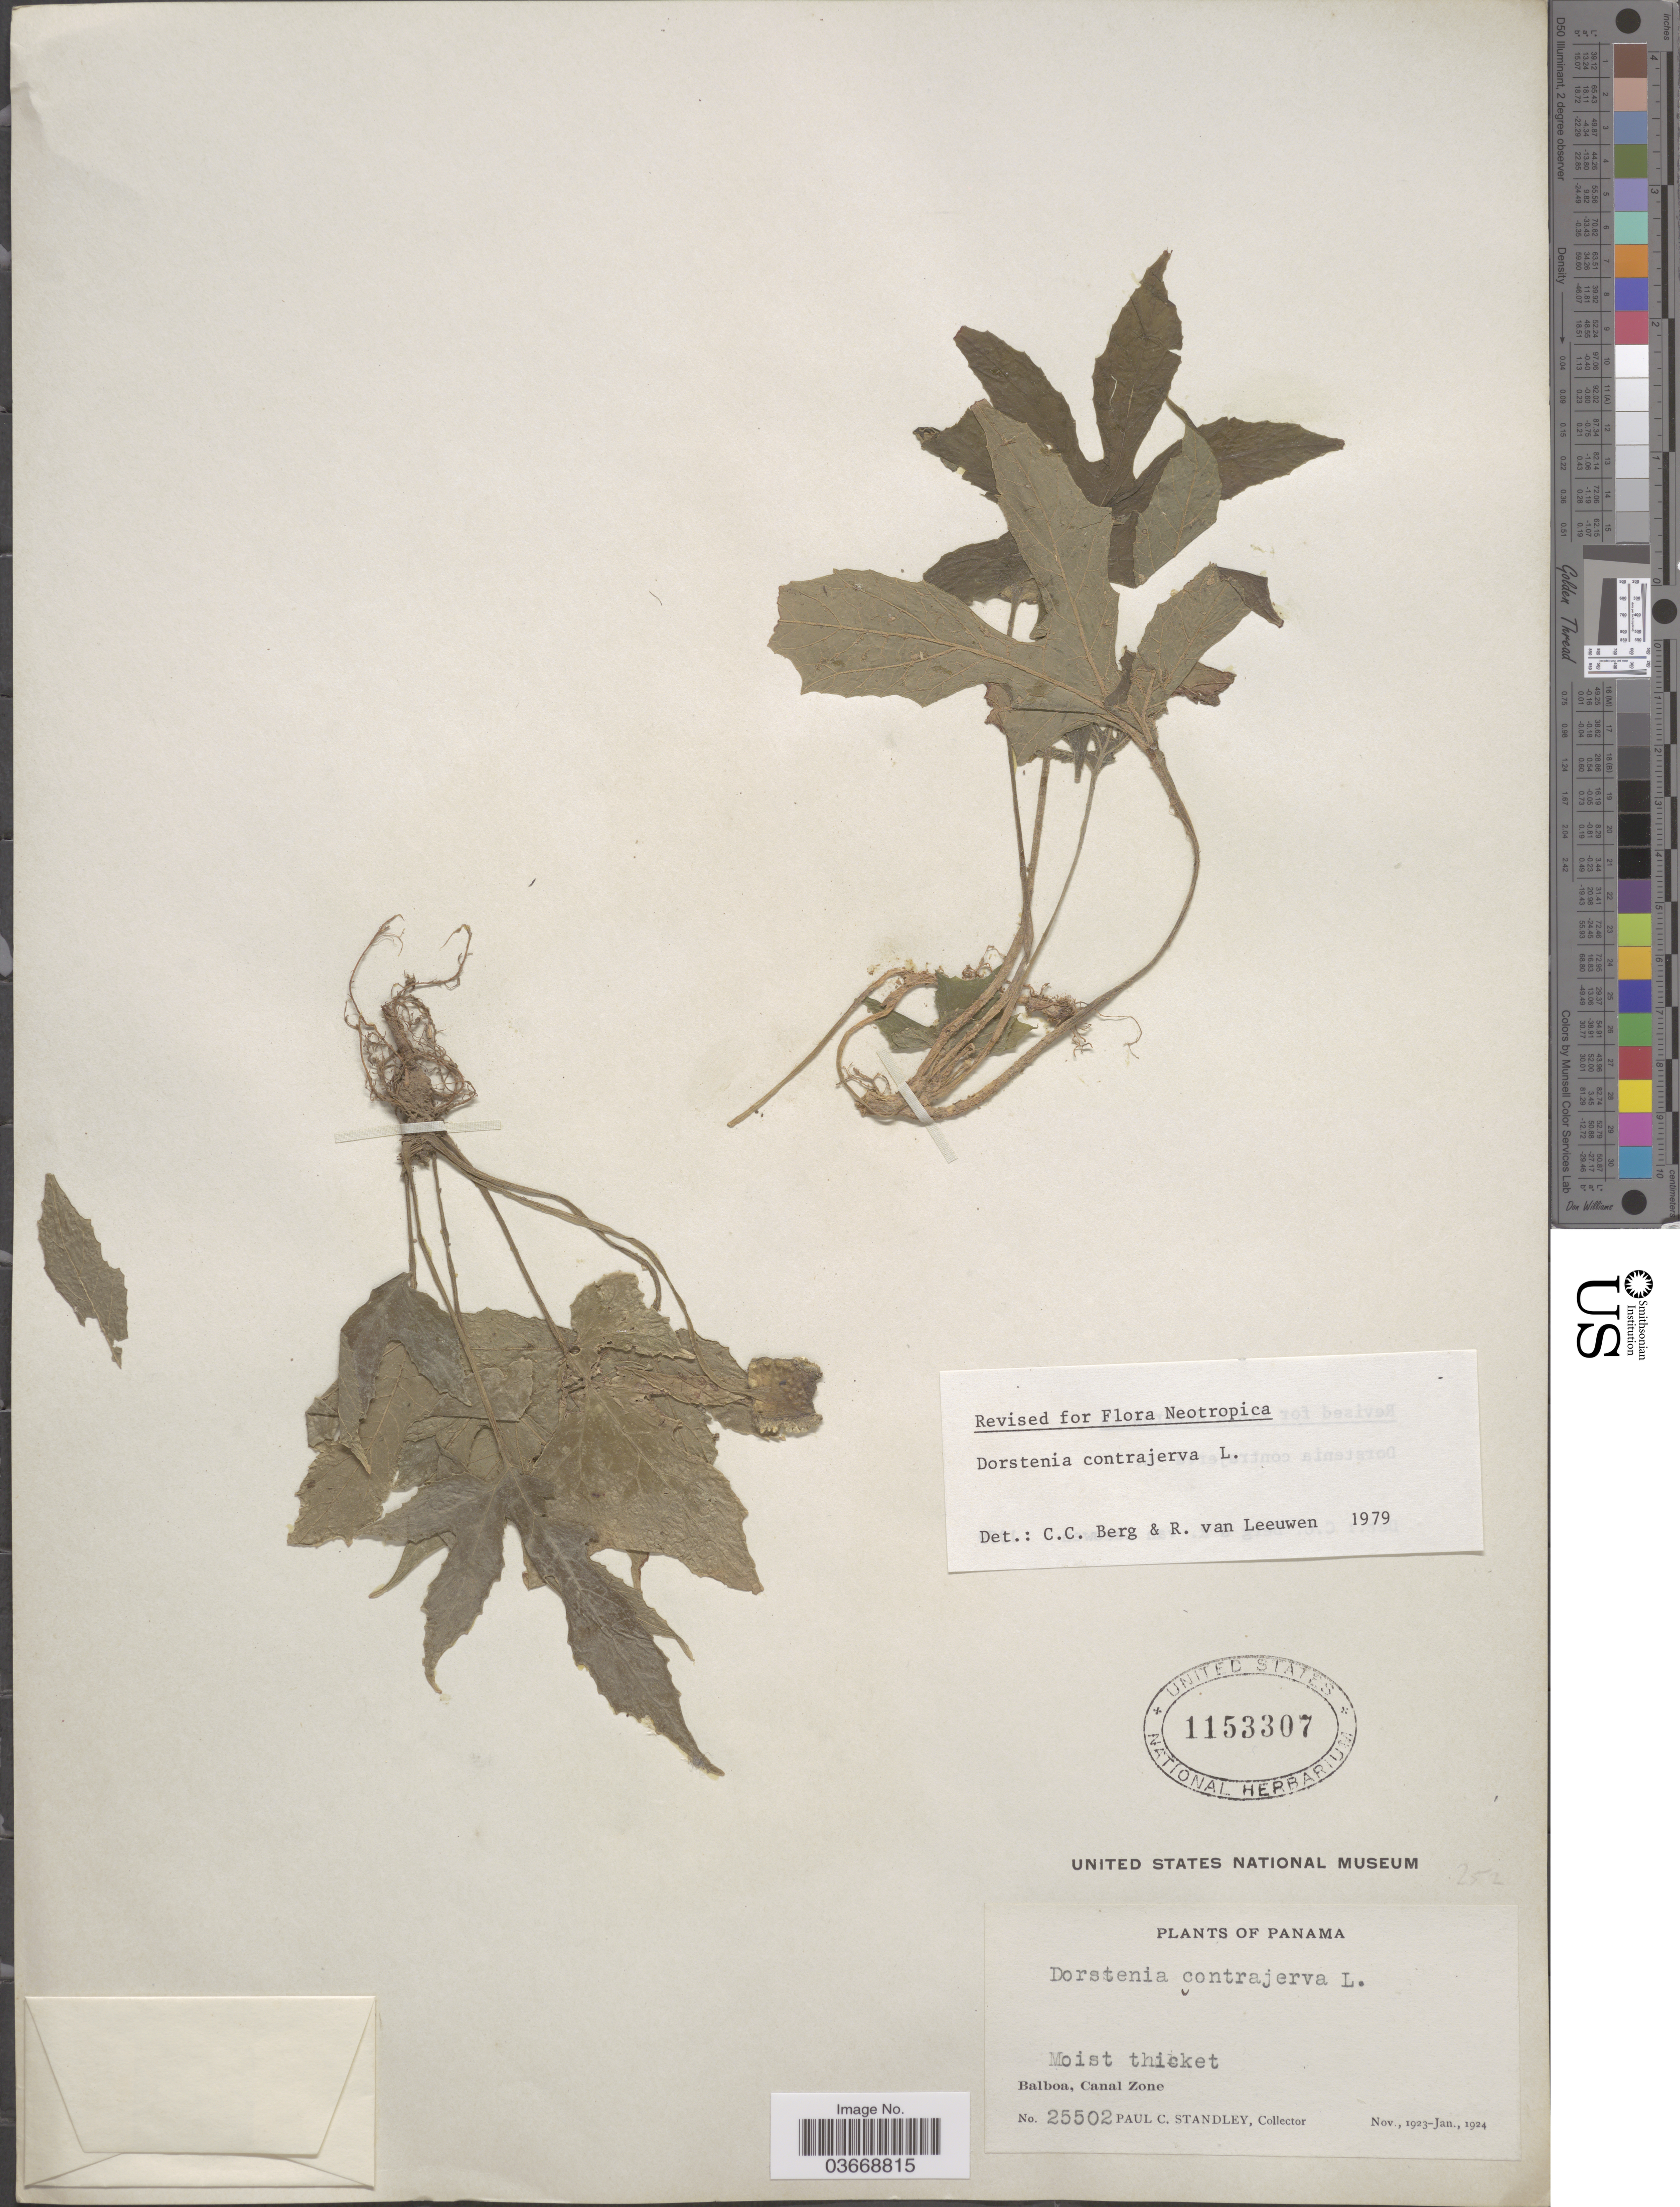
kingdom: Plantae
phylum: Tracheophyta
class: Magnoliopsida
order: Rosales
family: Moraceae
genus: Dorstenia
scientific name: Dorstenia contrajerva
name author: L.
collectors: P. C. Standley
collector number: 25502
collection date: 1923-11/1924-01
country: Panama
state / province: Colón / Panamá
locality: Balboa, Canal Zone.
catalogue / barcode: US 1153307